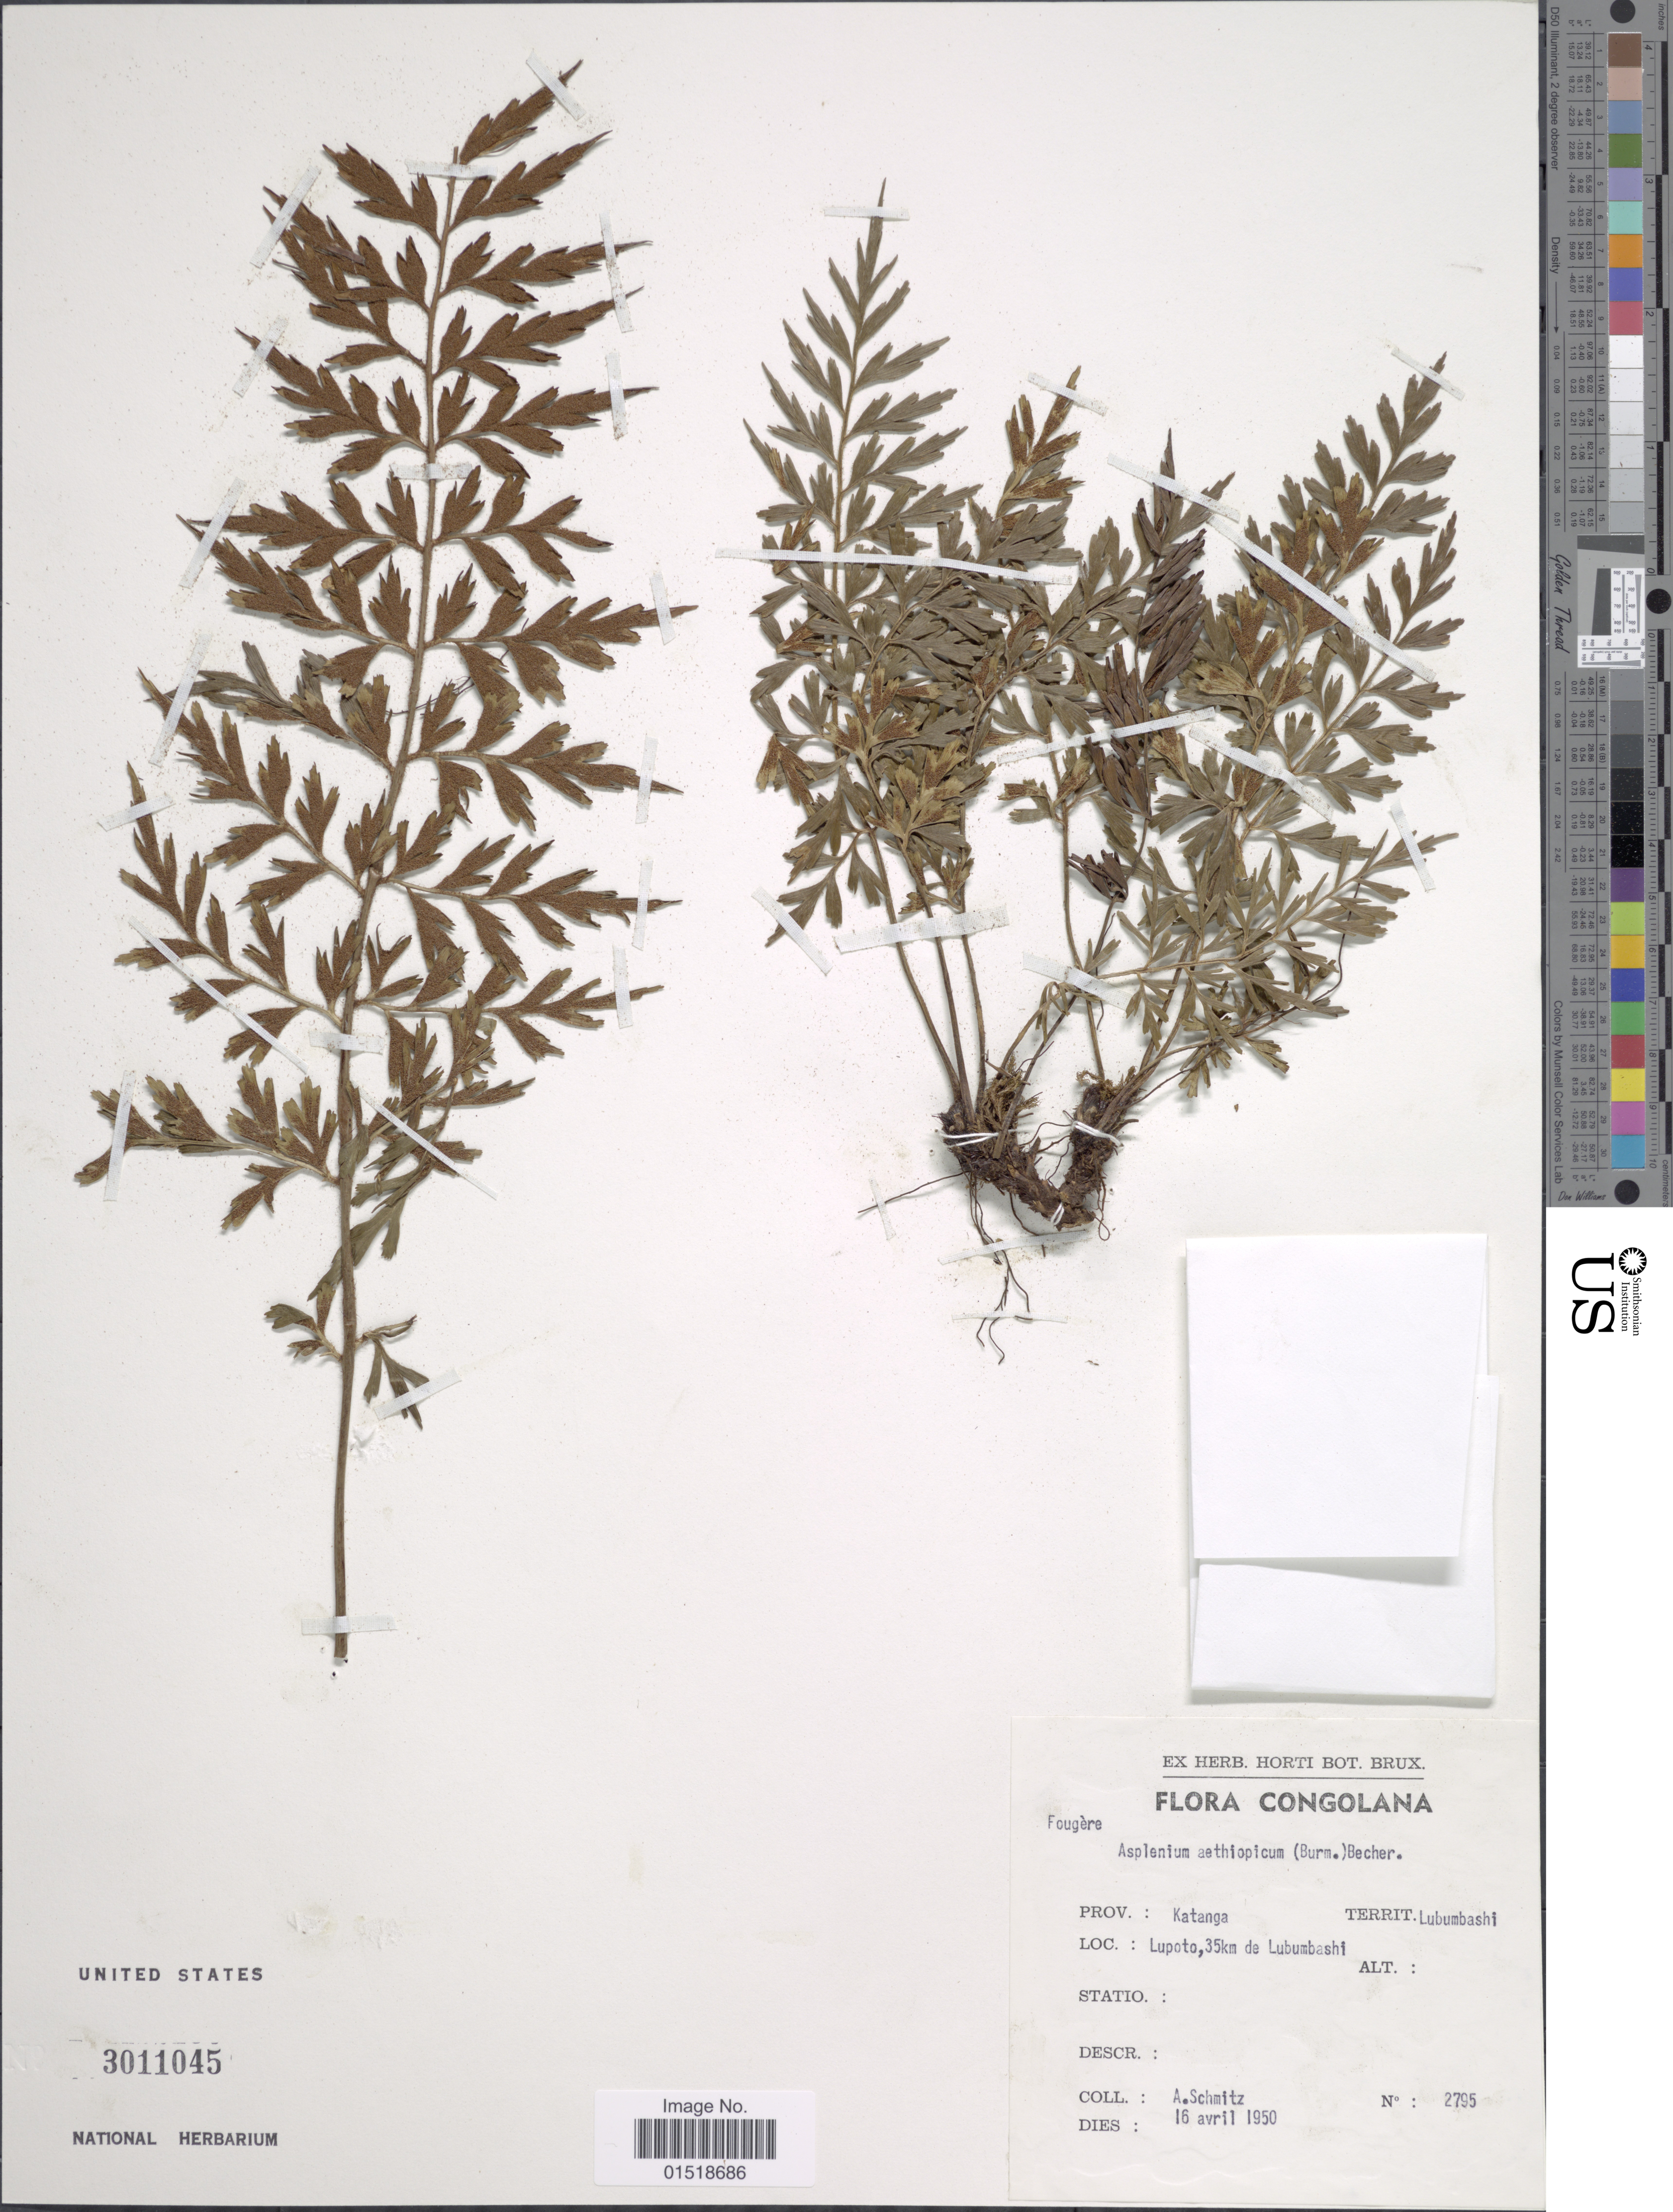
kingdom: Plantae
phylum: Tracheophyta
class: Polypodiopsida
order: Polypodiales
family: Aspleniaceae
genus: Asplenium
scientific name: Asplenium aethiopicum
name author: (Burm. f.) Bech.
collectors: A. Schmitz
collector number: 2795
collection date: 1950-04-16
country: Congo, Democratic Republic of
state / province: Haut-Katanga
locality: Territ. Lubumbashi. Lupoto, 35km de Lubumbashi.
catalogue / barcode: US 3011045